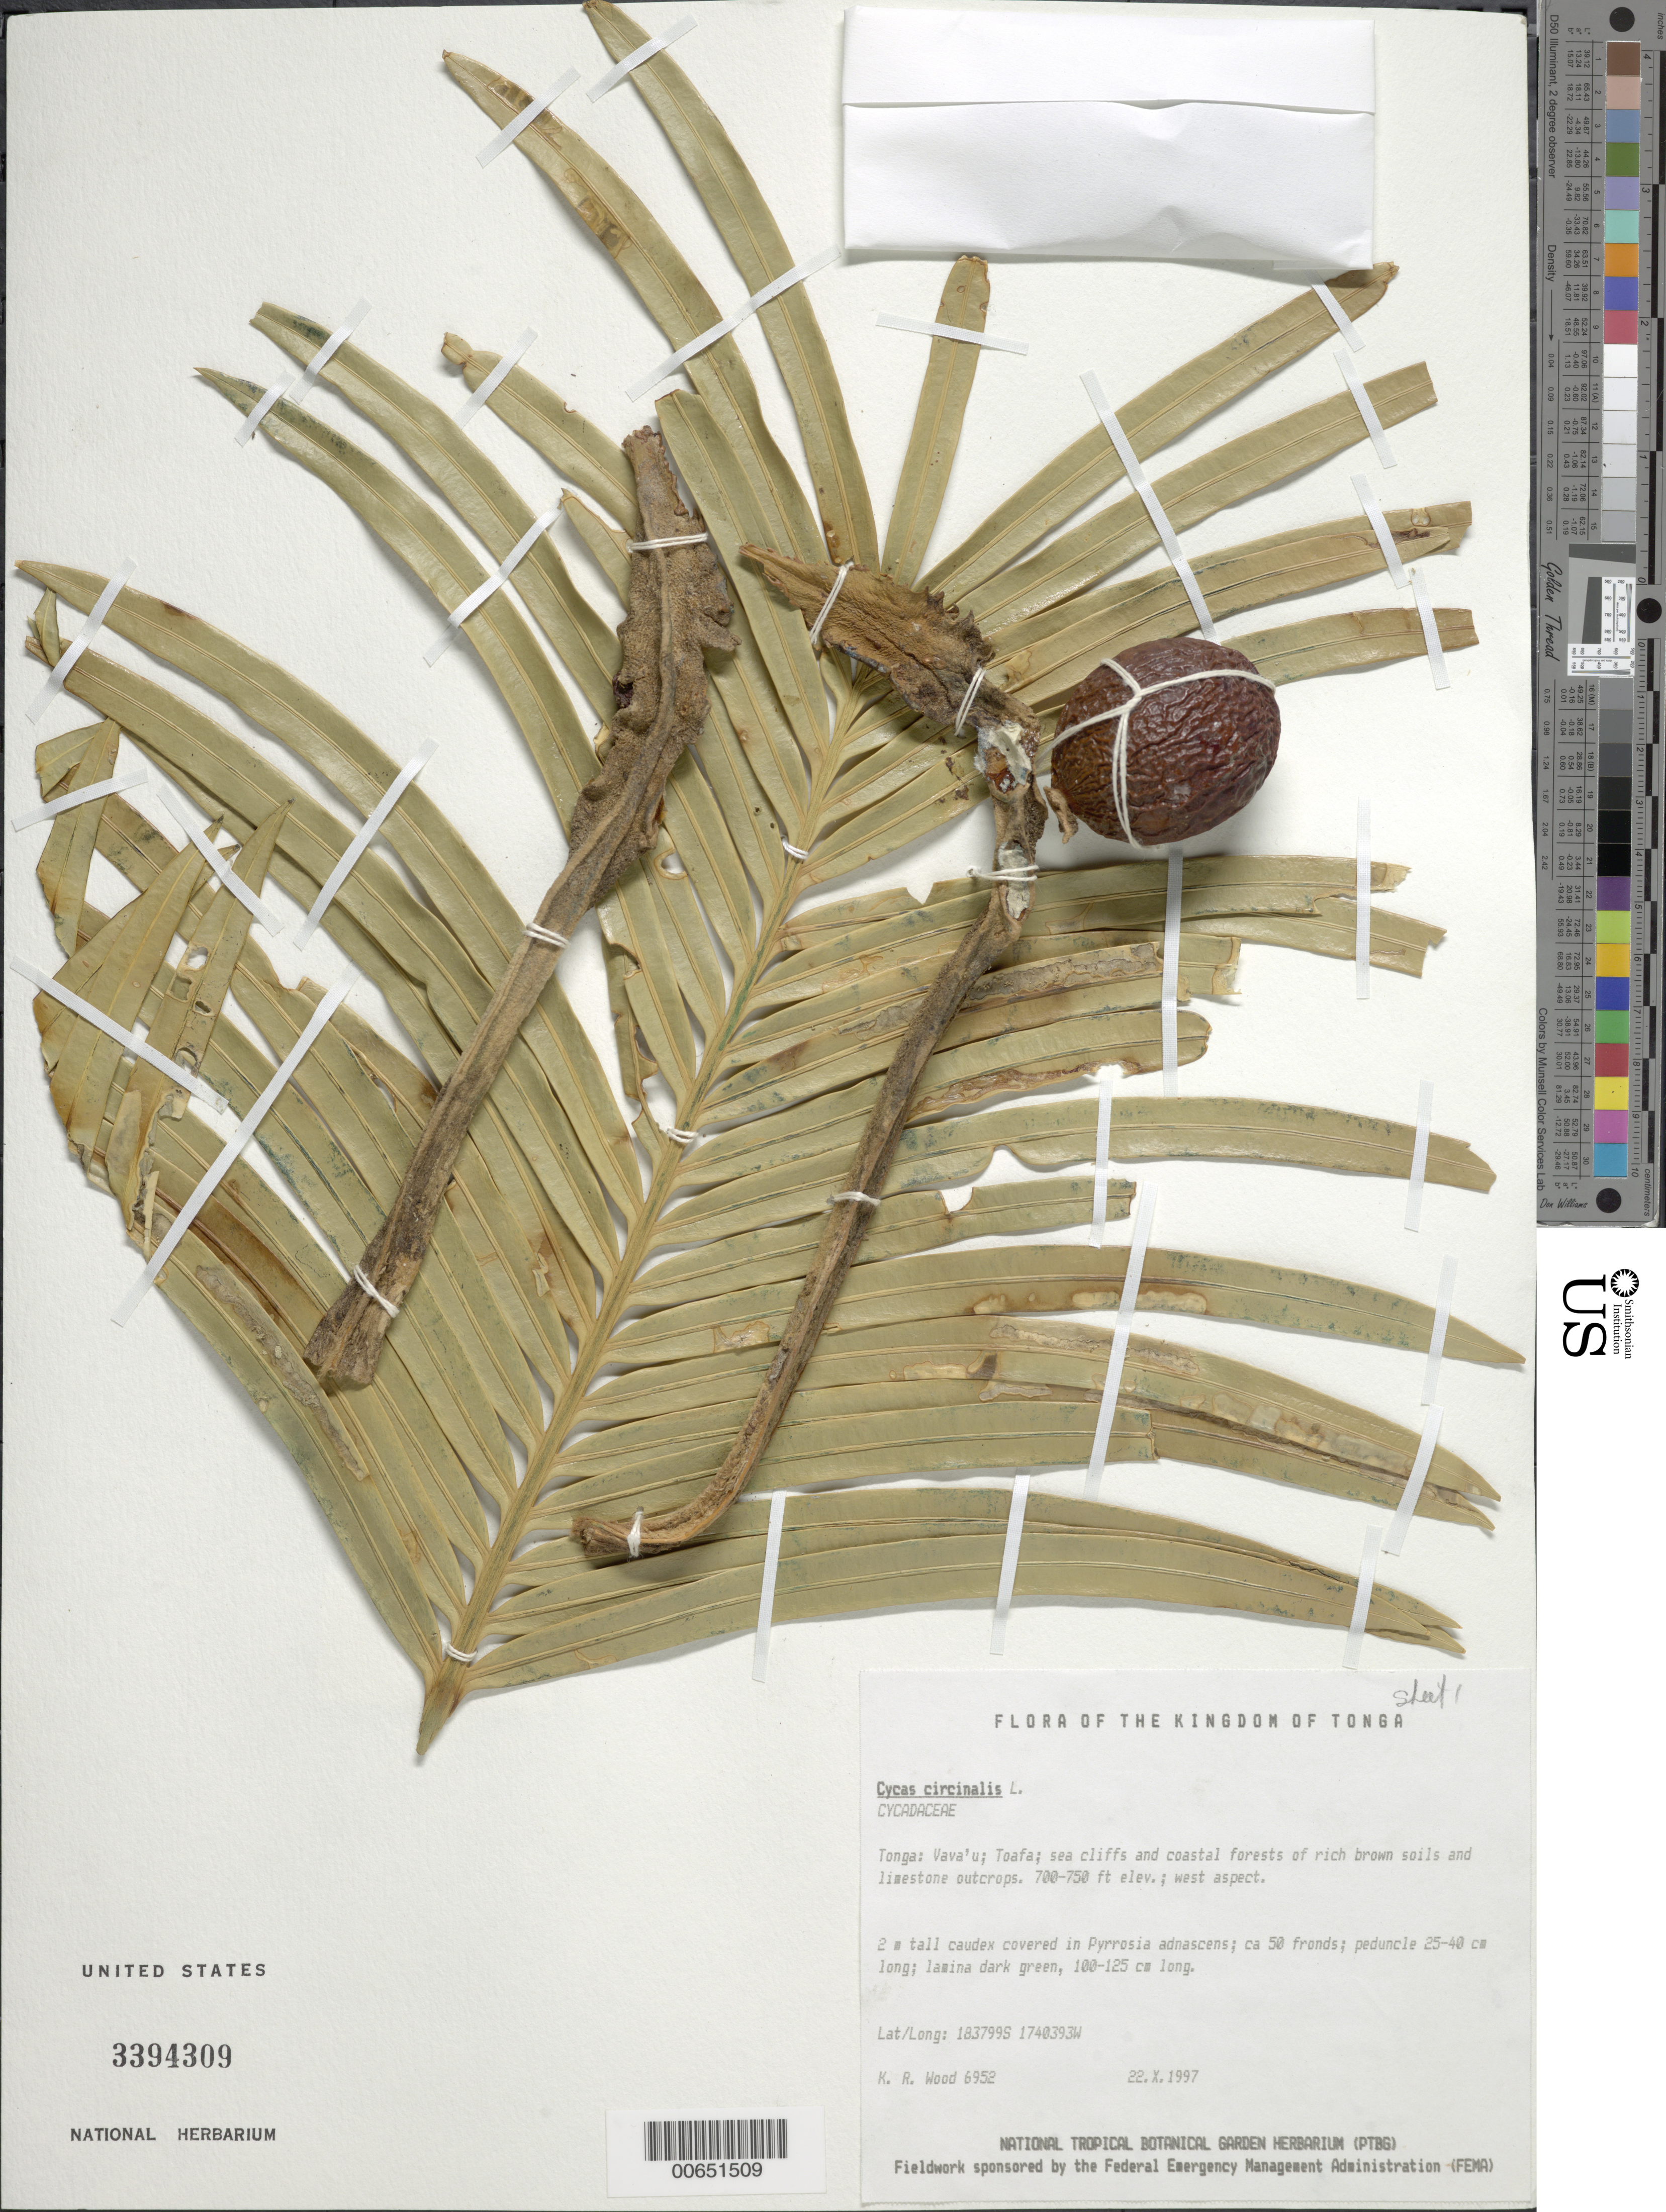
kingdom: Plantae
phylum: Tracheophyta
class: Cycadopsida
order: Cycadales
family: Cycadaceae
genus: Cycas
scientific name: Cycas circinalis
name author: L.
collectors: K. R. Wood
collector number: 6952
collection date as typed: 22 Oct 1997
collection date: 1997-10-22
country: Tonga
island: Vava'u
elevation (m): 213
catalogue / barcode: US 3394309